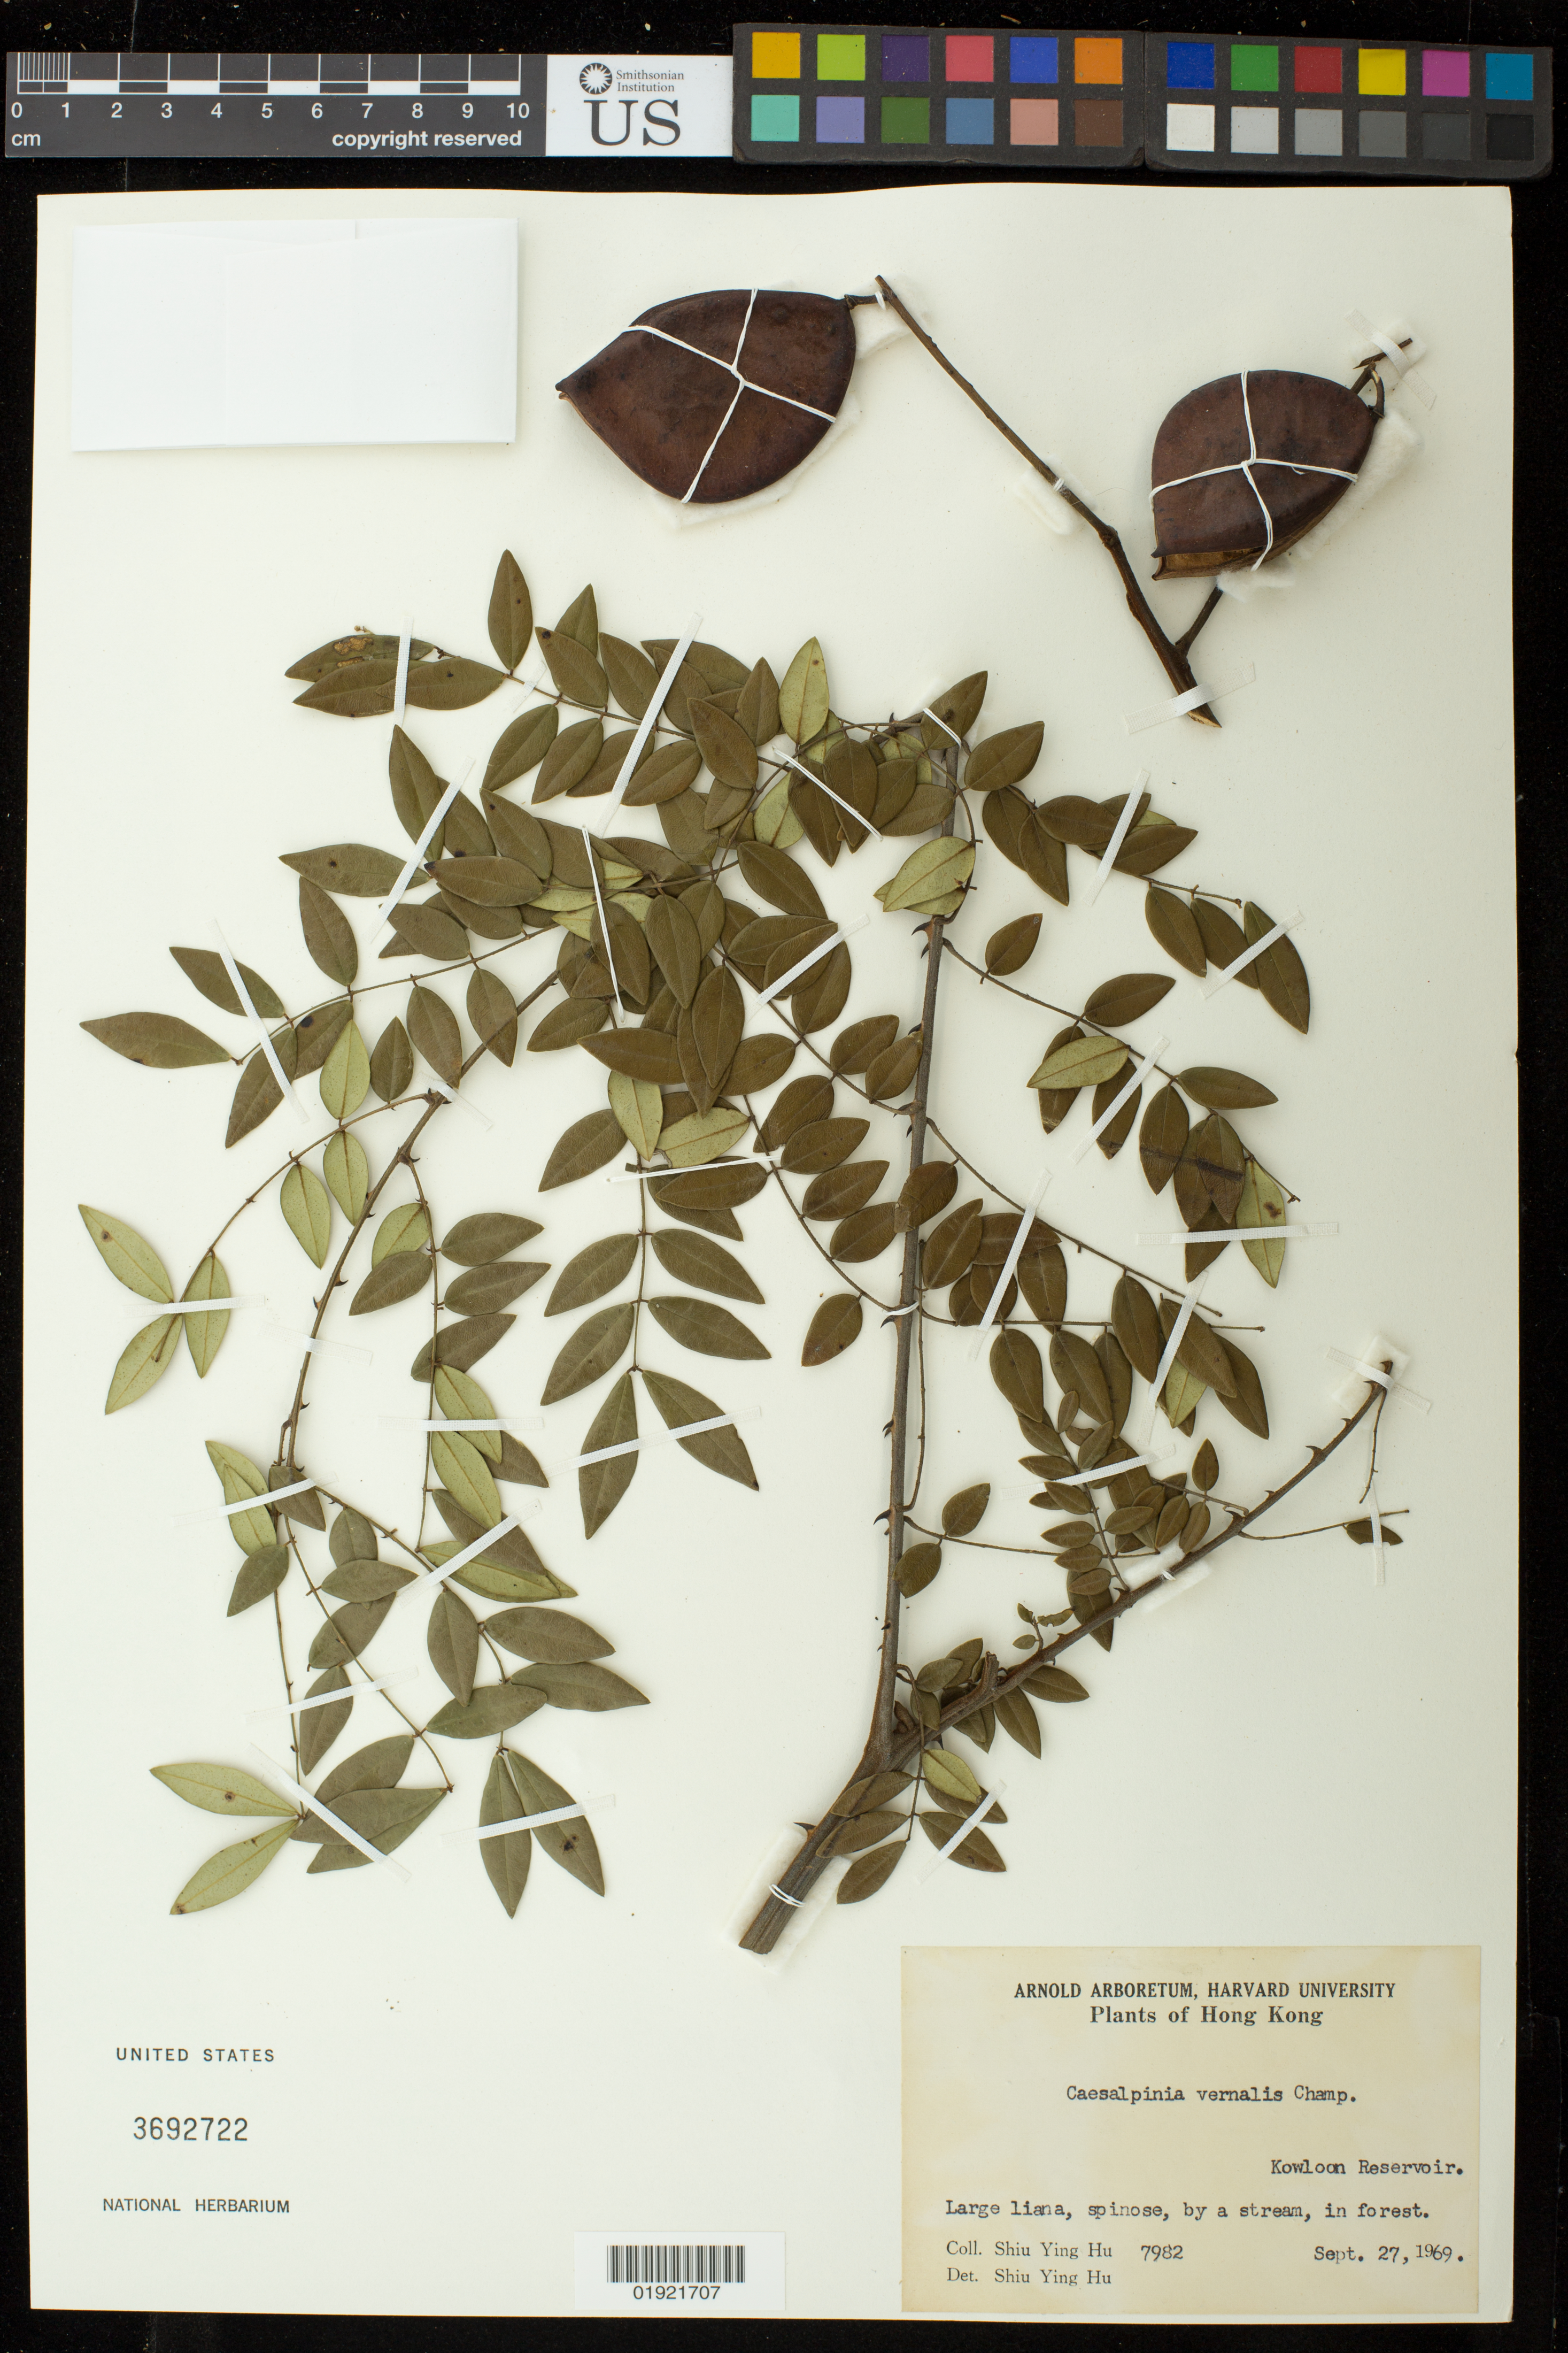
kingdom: Plantae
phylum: Tracheophyta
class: Magnoliopsida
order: Fabales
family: Fabaceae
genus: Ticanto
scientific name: Ticanto vernalis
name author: (Champion ex Benth.) R. Clark & Gagnon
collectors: S. Y. Hu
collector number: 7982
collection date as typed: Sept. 27, 1969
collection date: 1969-09-27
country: China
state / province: Hong Kong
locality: Kowloon Reservoir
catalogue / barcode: US 3692722